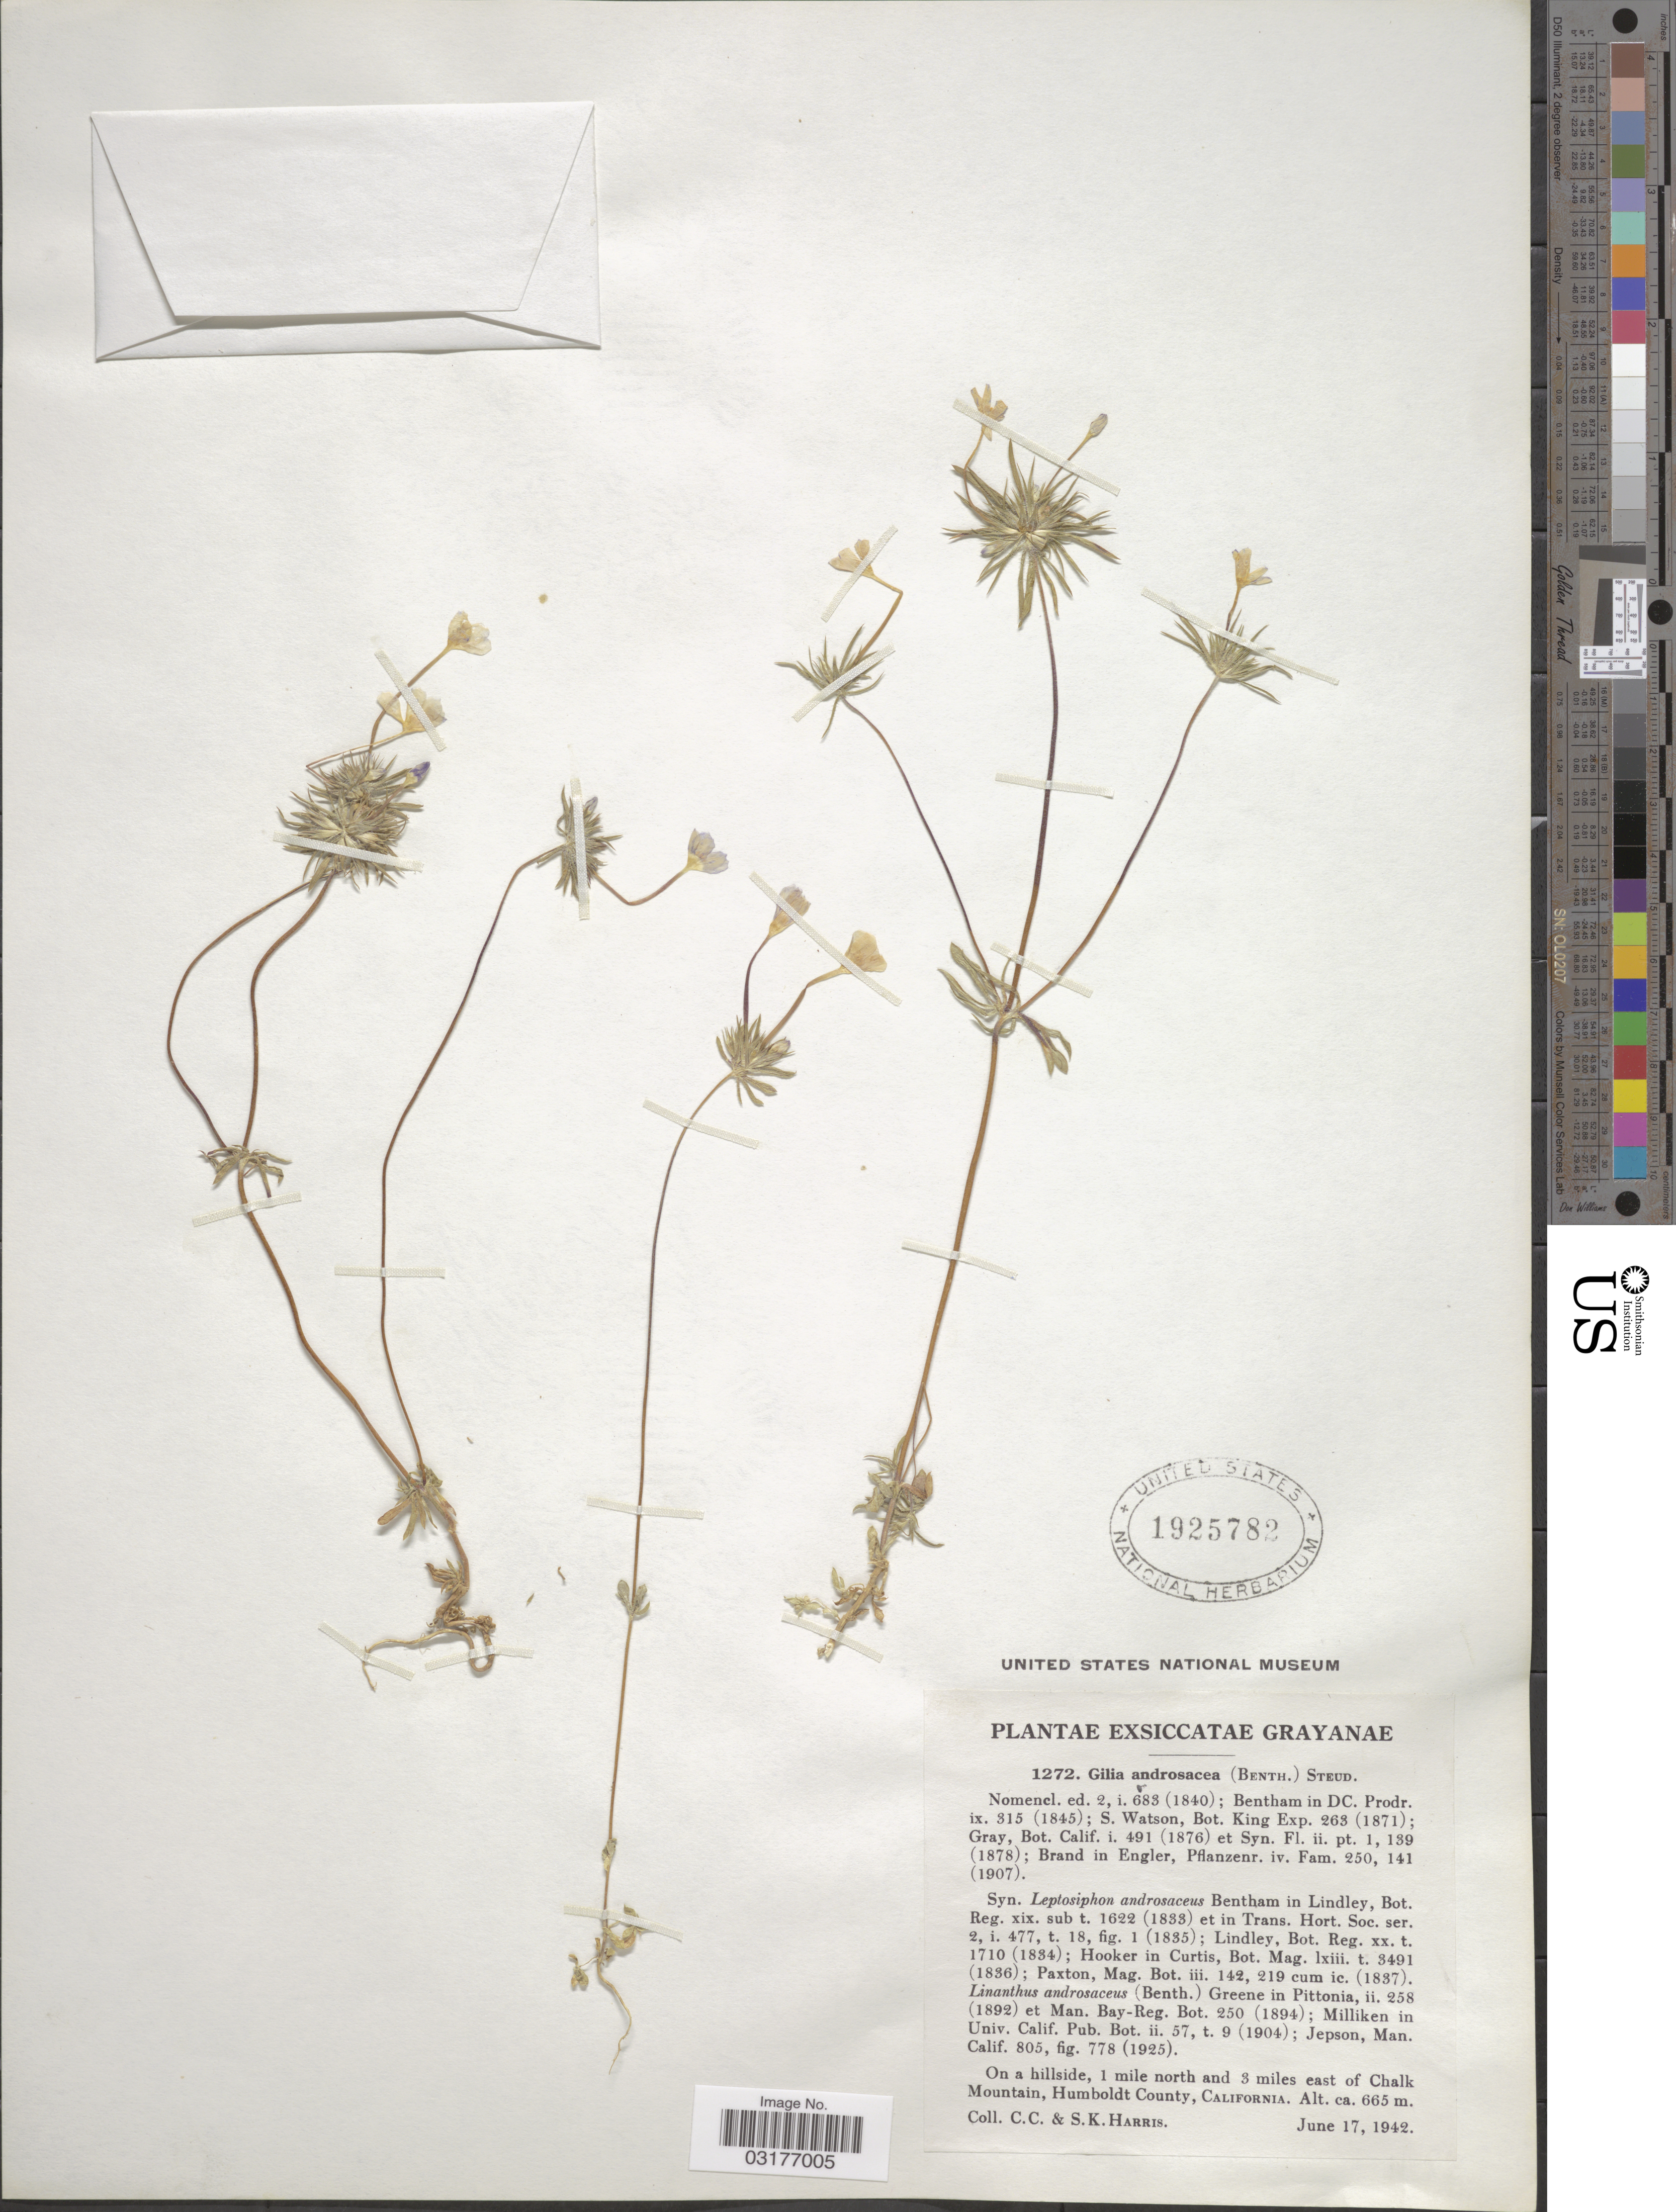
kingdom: Plantae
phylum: Tracheophyta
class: Magnoliopsida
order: Ericales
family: Polemoniaceae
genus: Leptosiphon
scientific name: Leptosiphon androsaceus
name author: Benth.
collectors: C. C. Harris & S. K. Harris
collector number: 1272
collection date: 1942-06-17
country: United States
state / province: California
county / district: Humboldt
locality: On a hillside, 1 mile north and 3 miles east of Chalk Mountain, Humboldt County.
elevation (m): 665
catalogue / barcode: US 1925782